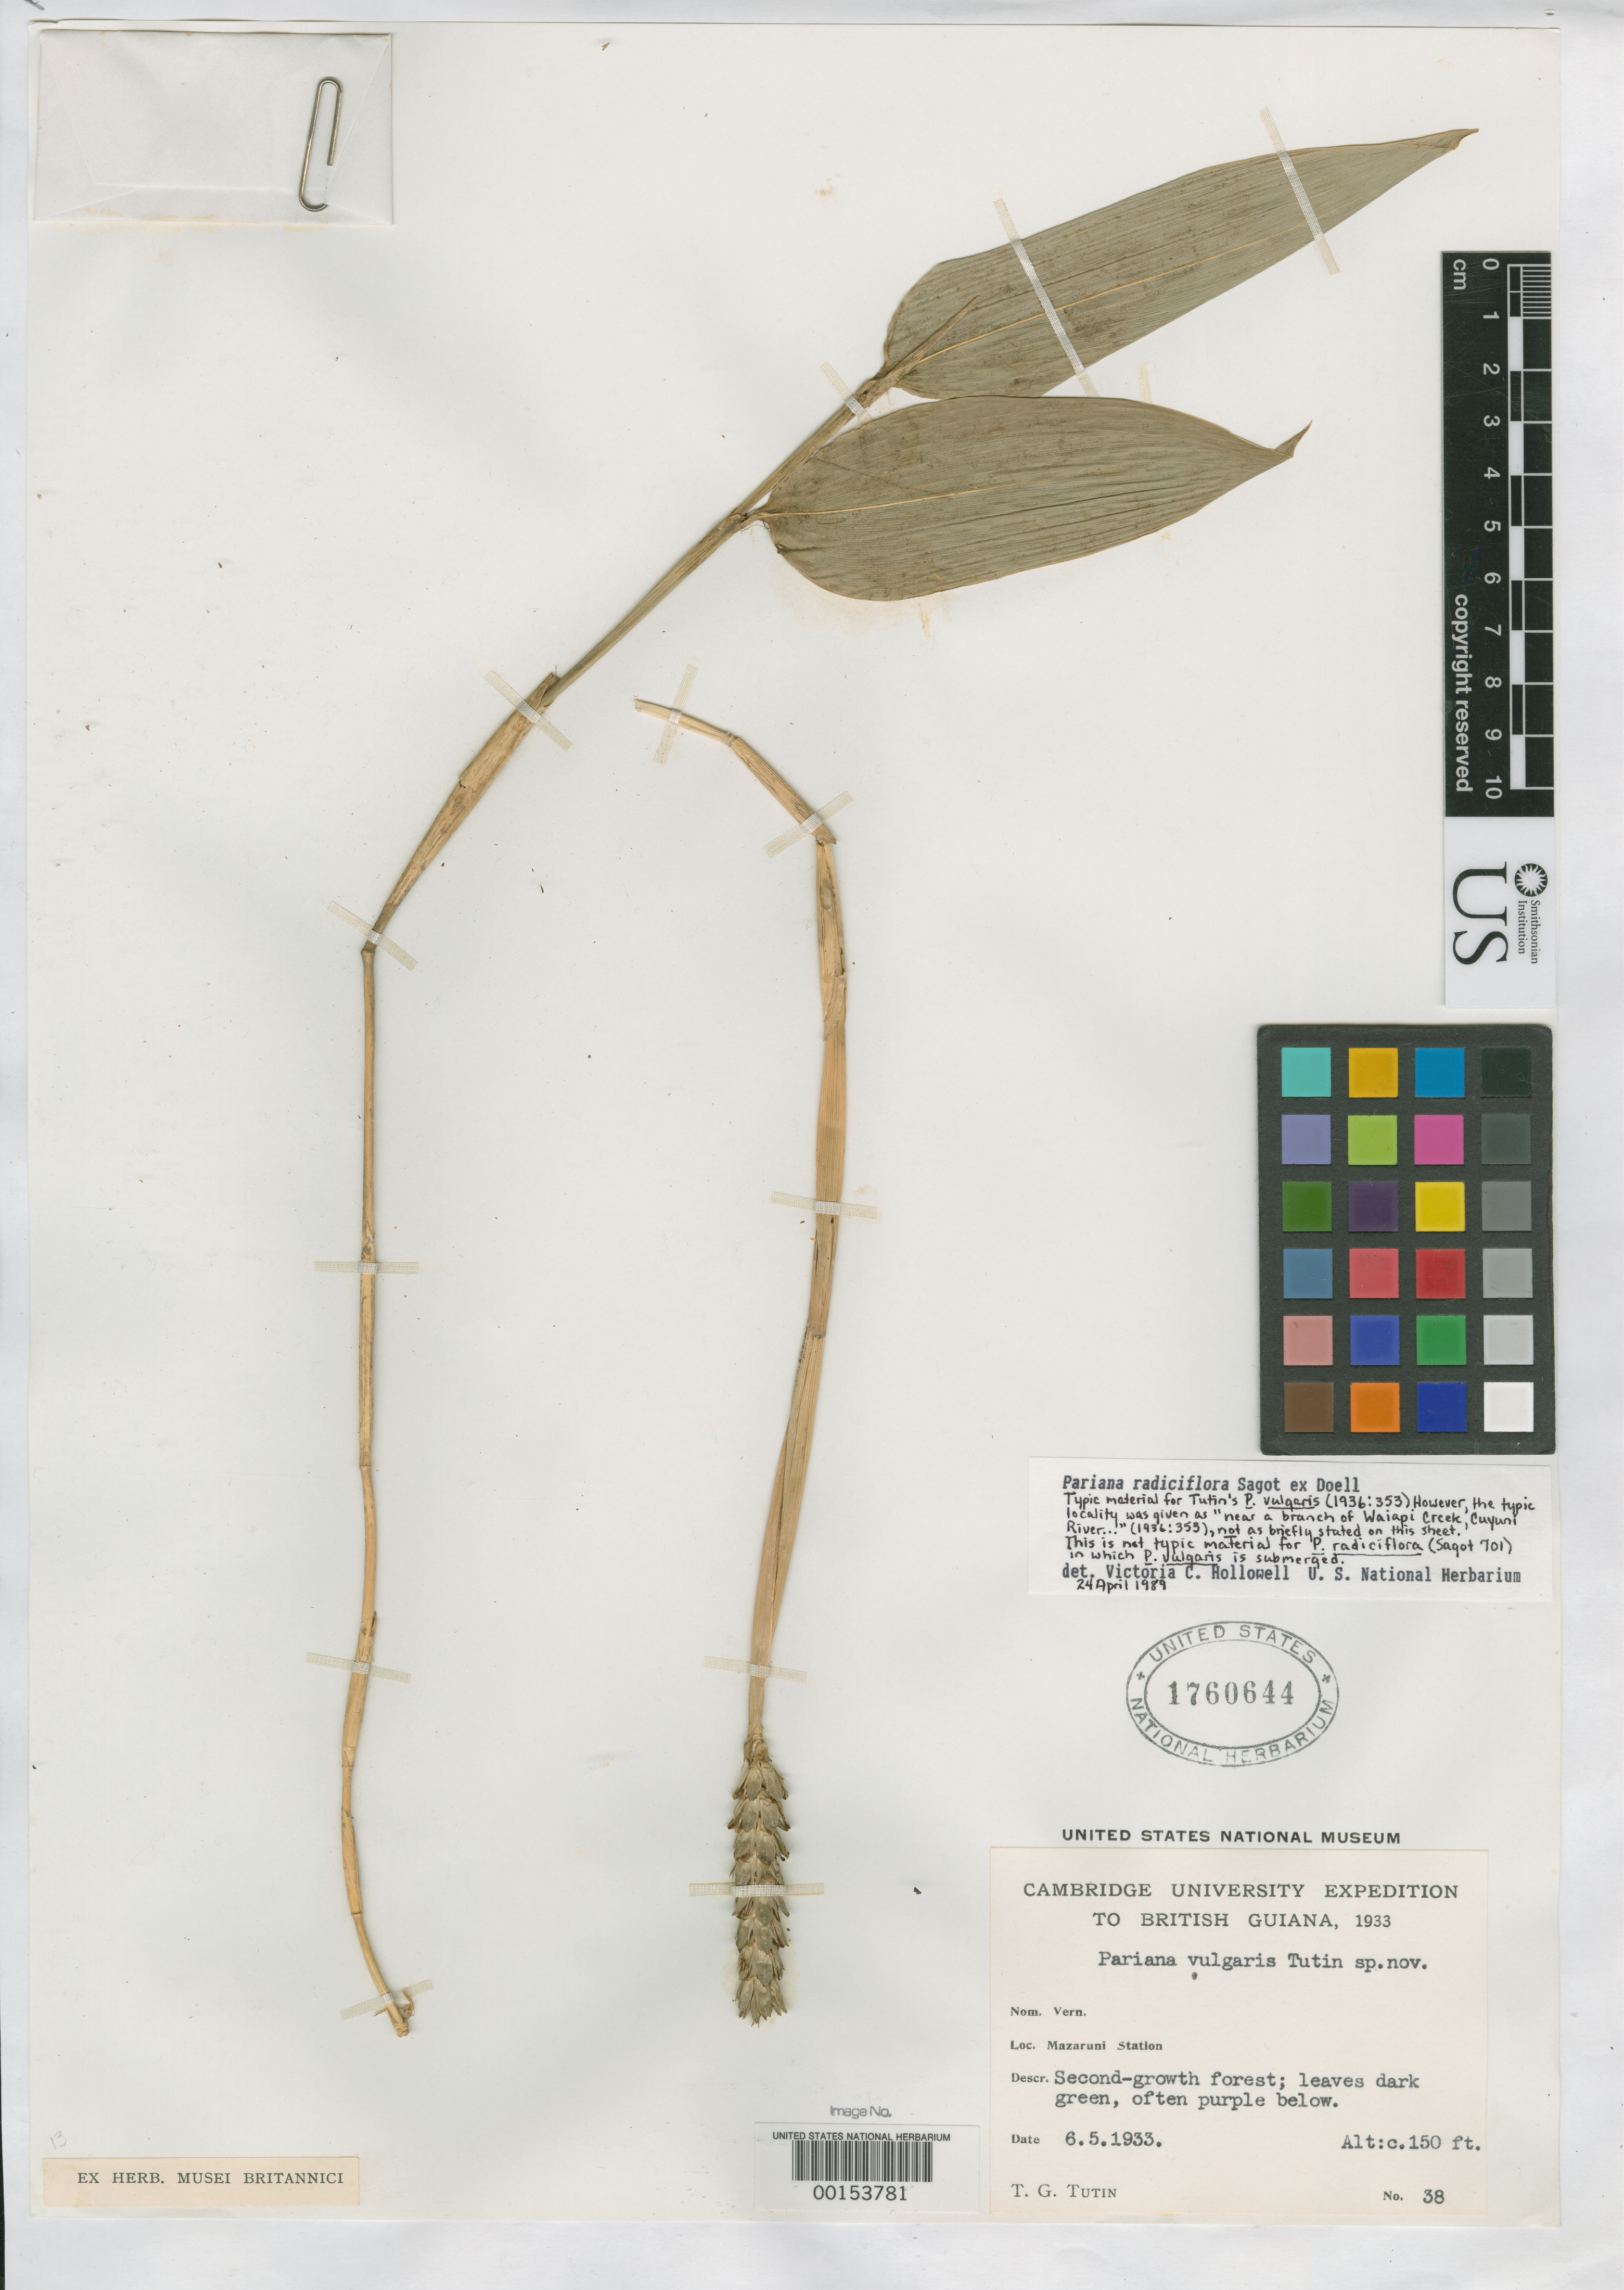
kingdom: Plantae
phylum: Tracheophyta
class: Liliopsida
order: Poales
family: Poaceae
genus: Pariana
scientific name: Pariana vulgaris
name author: Tutin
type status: Isotype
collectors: T. G. Tutin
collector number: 38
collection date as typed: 06 May 1933 or 05 Jun 1933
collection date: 1933-05-06 or 1933-06-05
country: Guyana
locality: Mazaruni Station, near a branch of Waiapi creek, Cuyuni River.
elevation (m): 46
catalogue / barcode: US 1760644